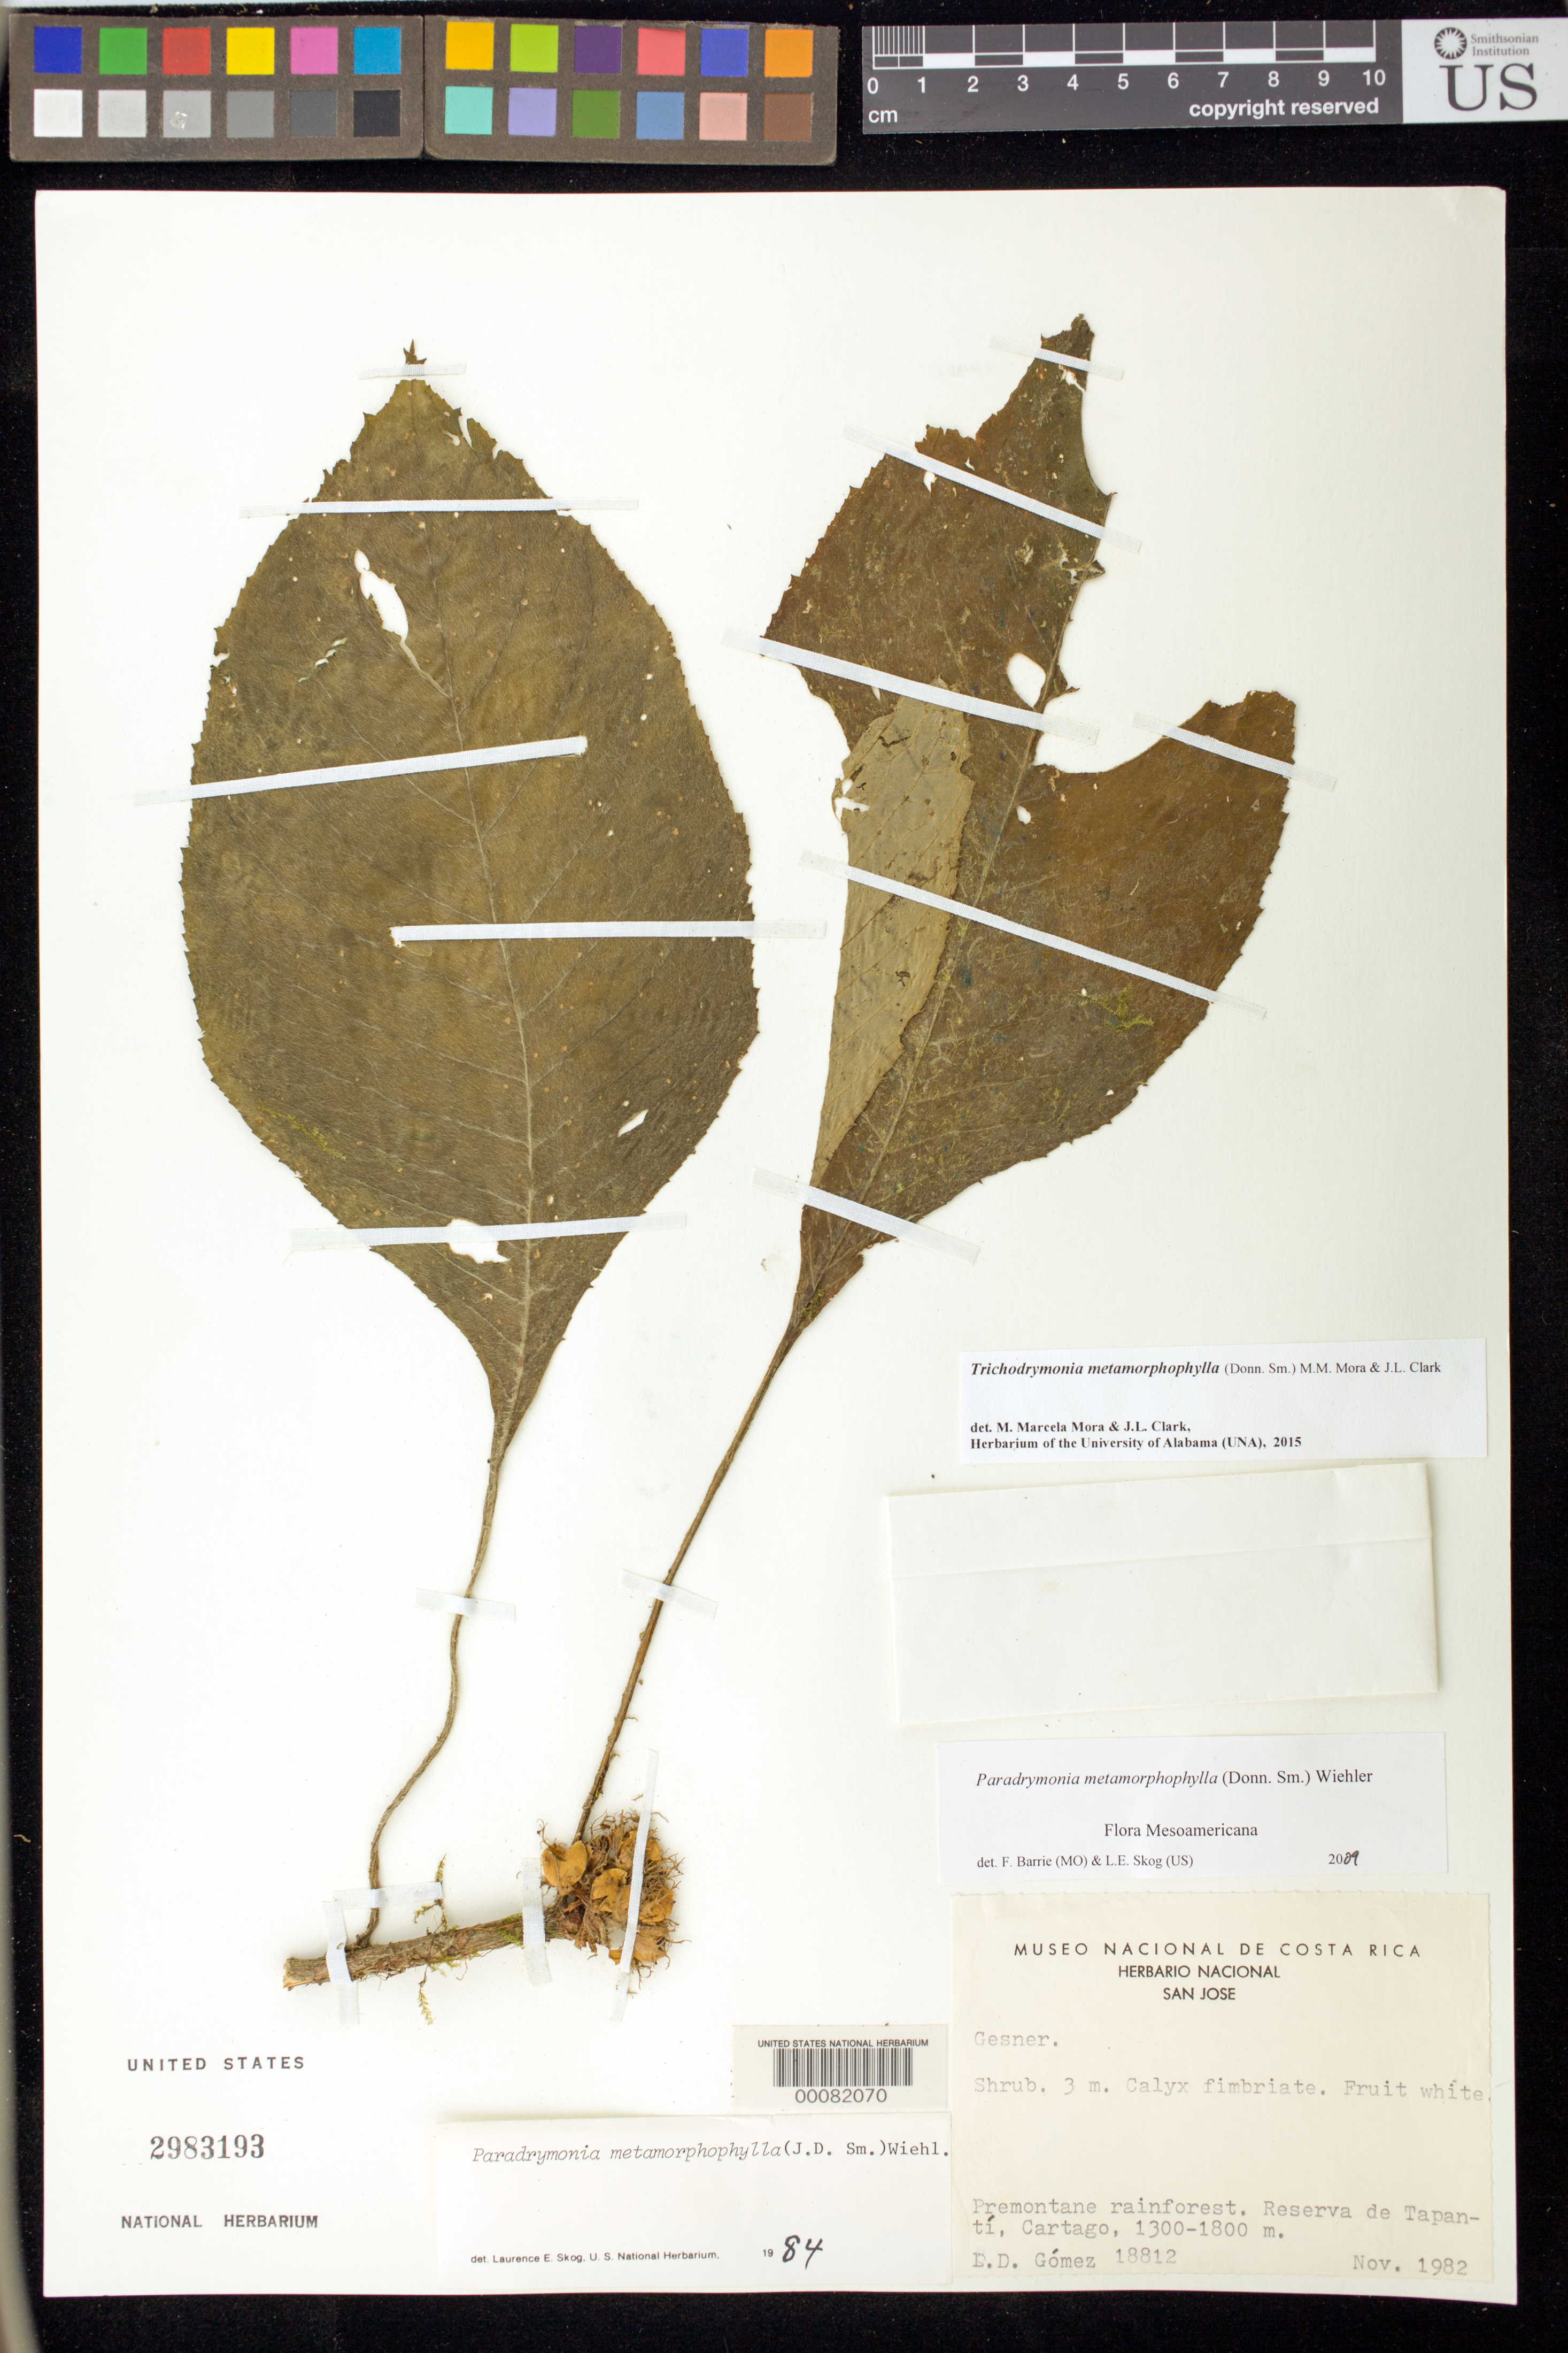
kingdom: Plantae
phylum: Tracheophyta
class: Magnoliopsida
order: Lamiales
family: Gesneriaceae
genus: Trichodrymonia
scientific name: Trichodrymonia metamorphophylla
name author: (Donn. Sm.) M.M. Mora & J.L. Clark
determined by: Mora, M. M.; Clark, J. L.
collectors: L. D. Gómez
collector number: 18812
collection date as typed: Nov 1982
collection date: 1982-11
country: Costa Rica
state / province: San José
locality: Reserva de Tapanti, Cartago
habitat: Premontane rainforest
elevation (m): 1300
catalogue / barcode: US 2983193